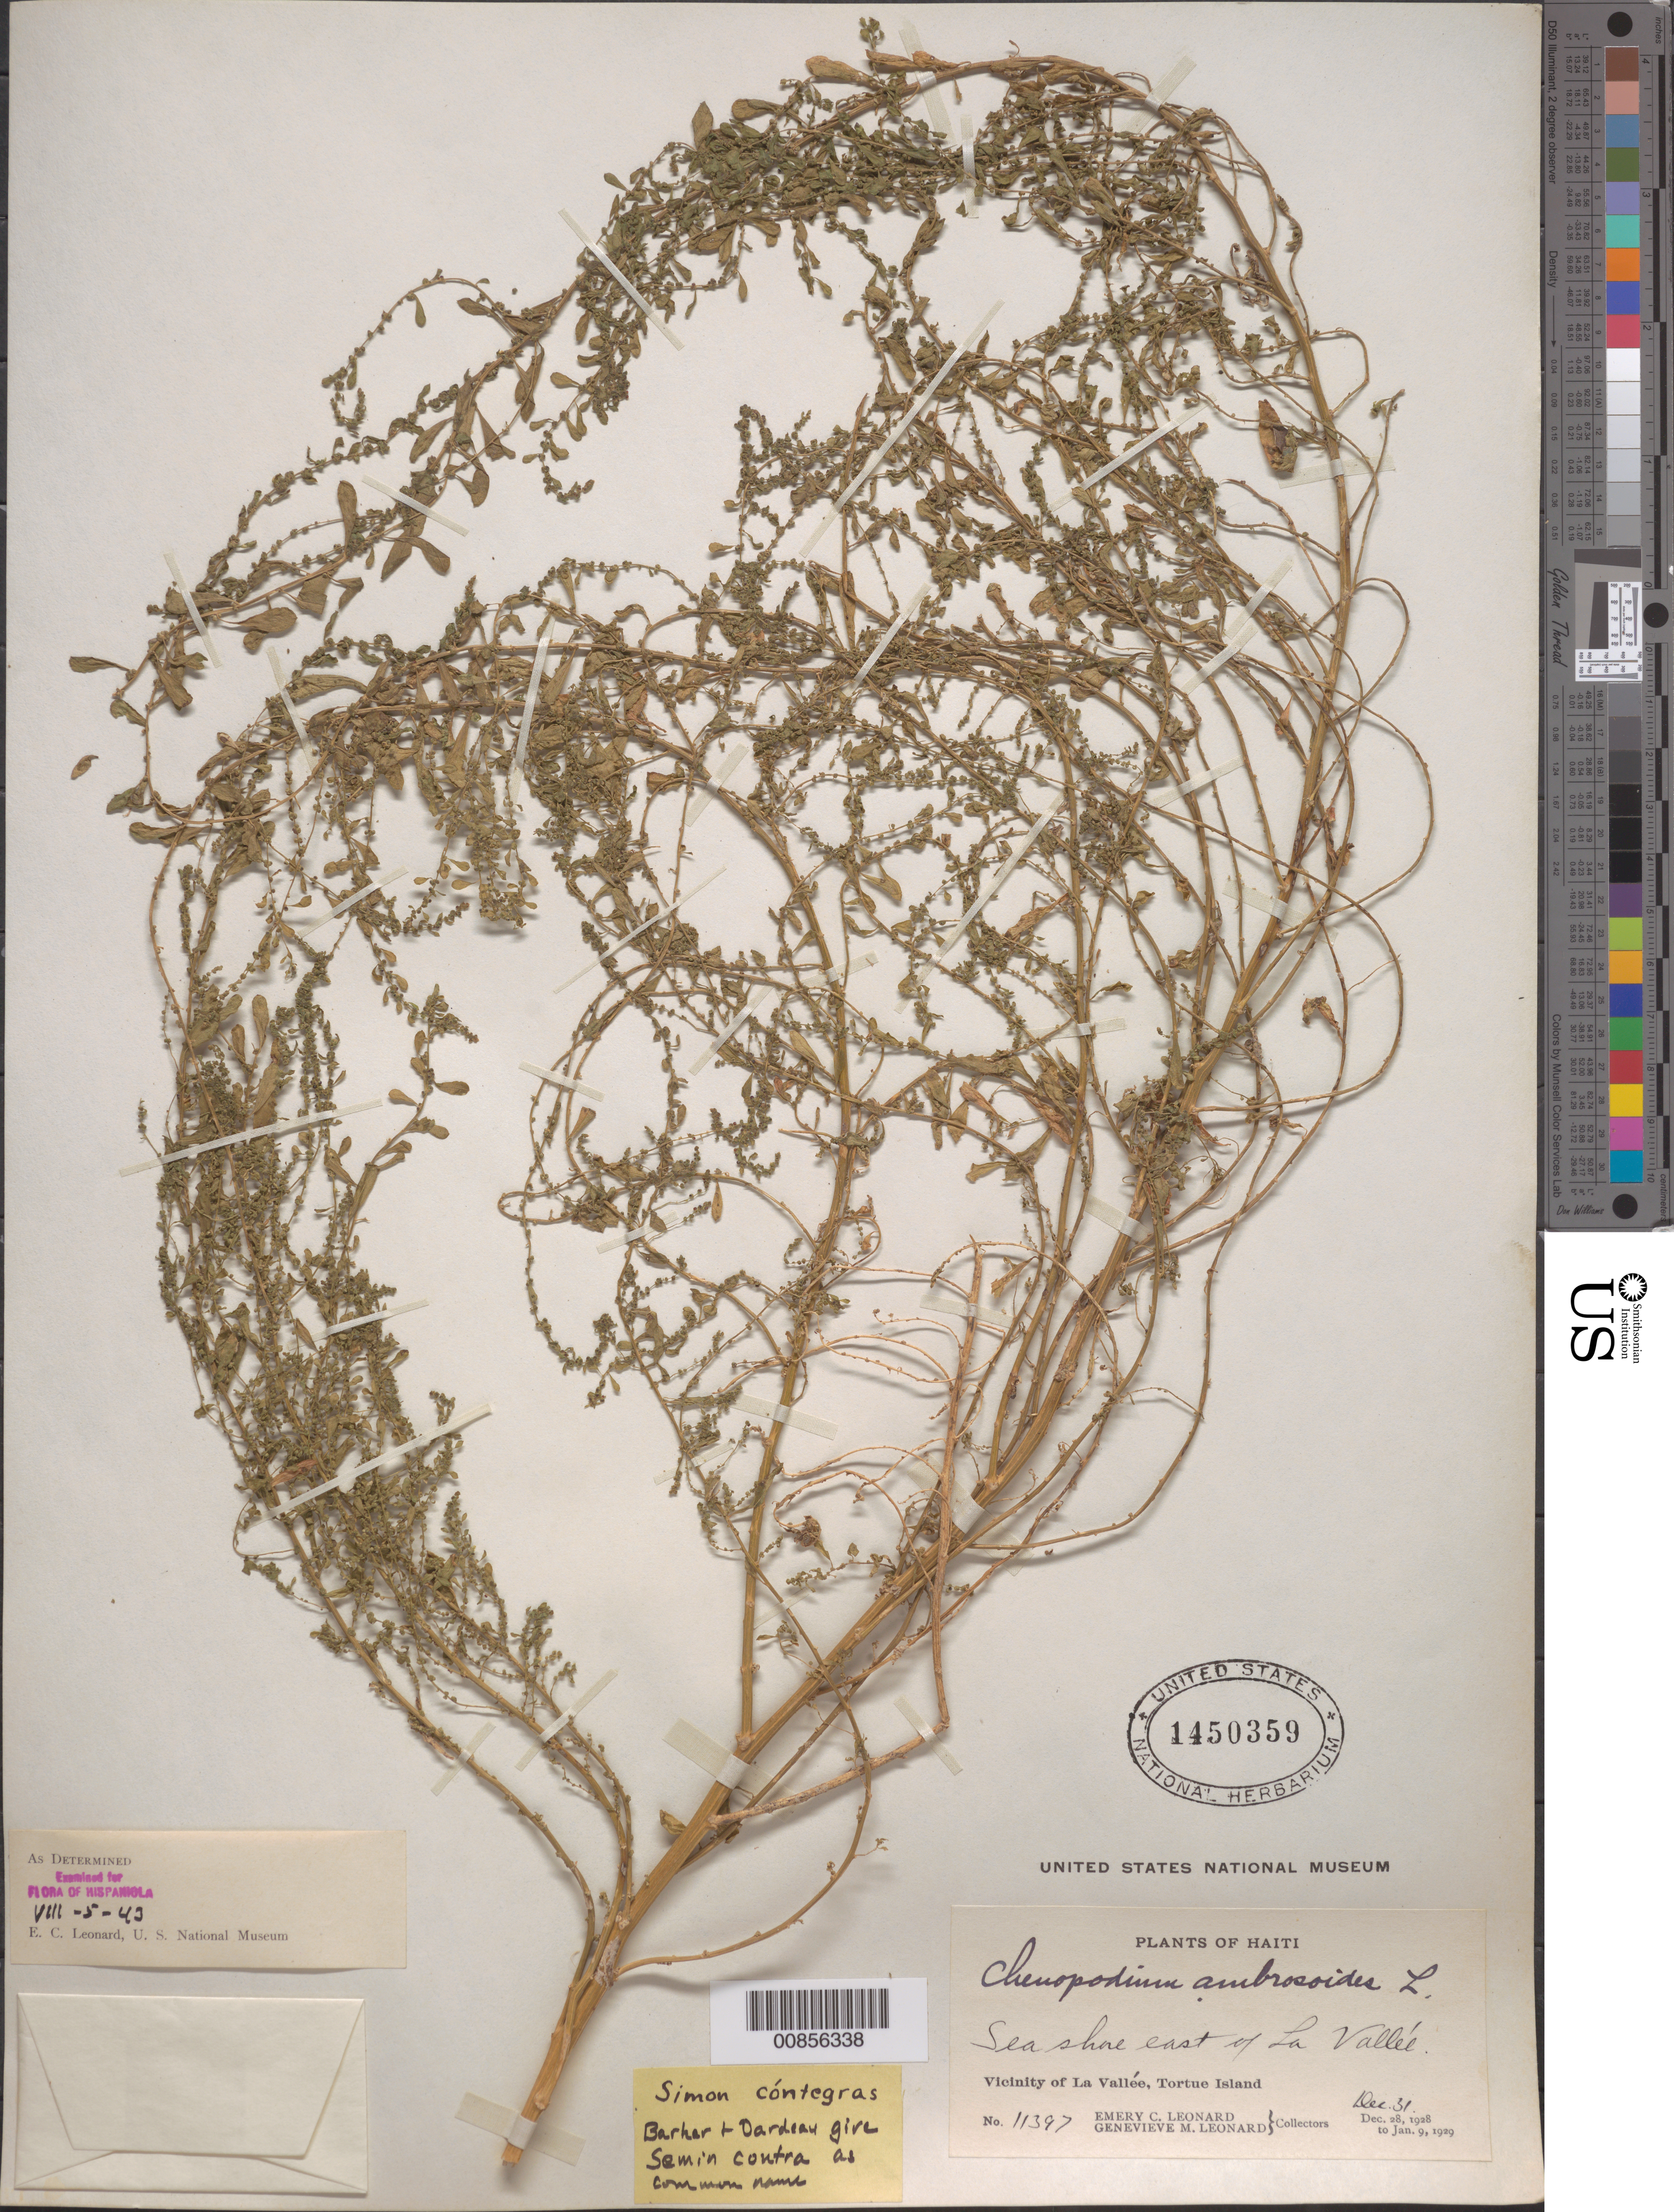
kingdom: Plantae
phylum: Tracheophyta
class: Magnoliopsida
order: Caryophyllales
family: Amaranthaceae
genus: Chenopodium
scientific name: Chenopodium ambrosioides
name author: L.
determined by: Leonard, Emery C., (US)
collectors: E. C. Leonard & G. M. Leonard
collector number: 11397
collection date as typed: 31 Dec 1928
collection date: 1928-12-31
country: Haiti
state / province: Nord-Óuest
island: Île de la Tortue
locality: Vicinity of La Vallée, Tortue Island. Seashore east of La Vallée.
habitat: Seashore.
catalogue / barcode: US 1450359